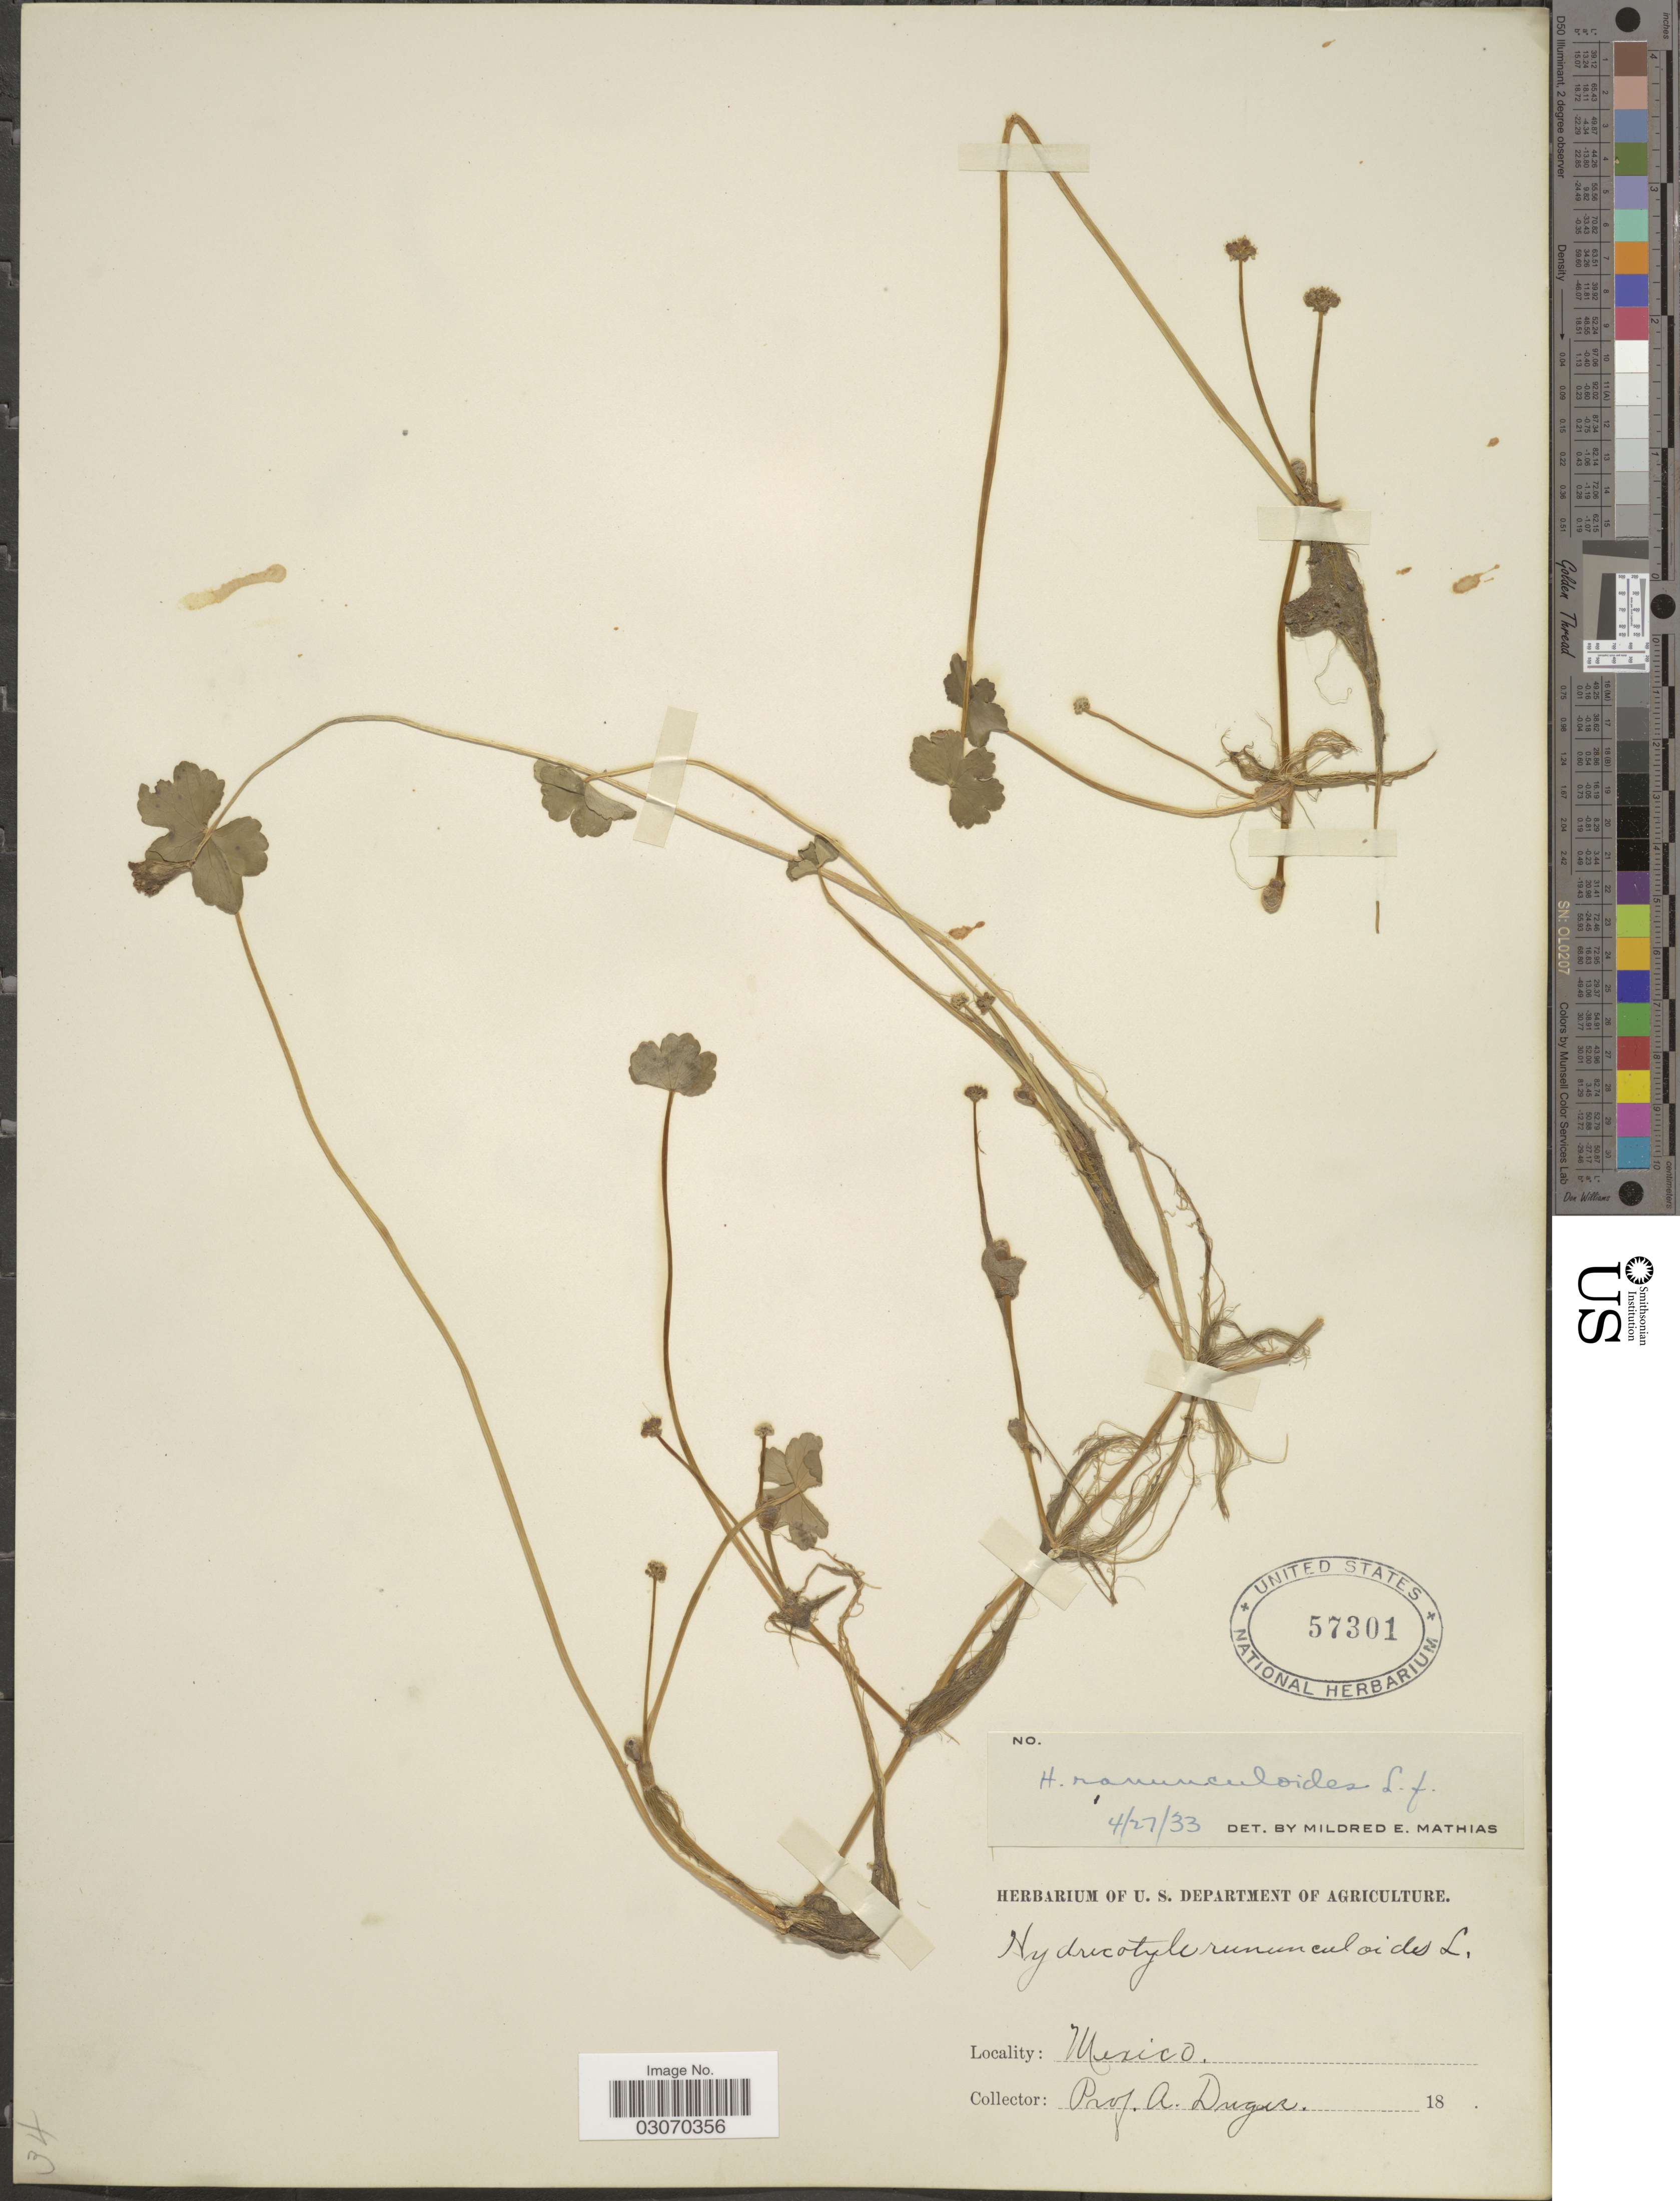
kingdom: Plantae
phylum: Tracheophyta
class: Magnoliopsida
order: Apiales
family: Araliaceae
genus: Hydrocotyle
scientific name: Hydrocotyle ranunculoides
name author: L. f.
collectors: A. Duges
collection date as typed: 18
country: Mexico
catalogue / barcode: US 57301